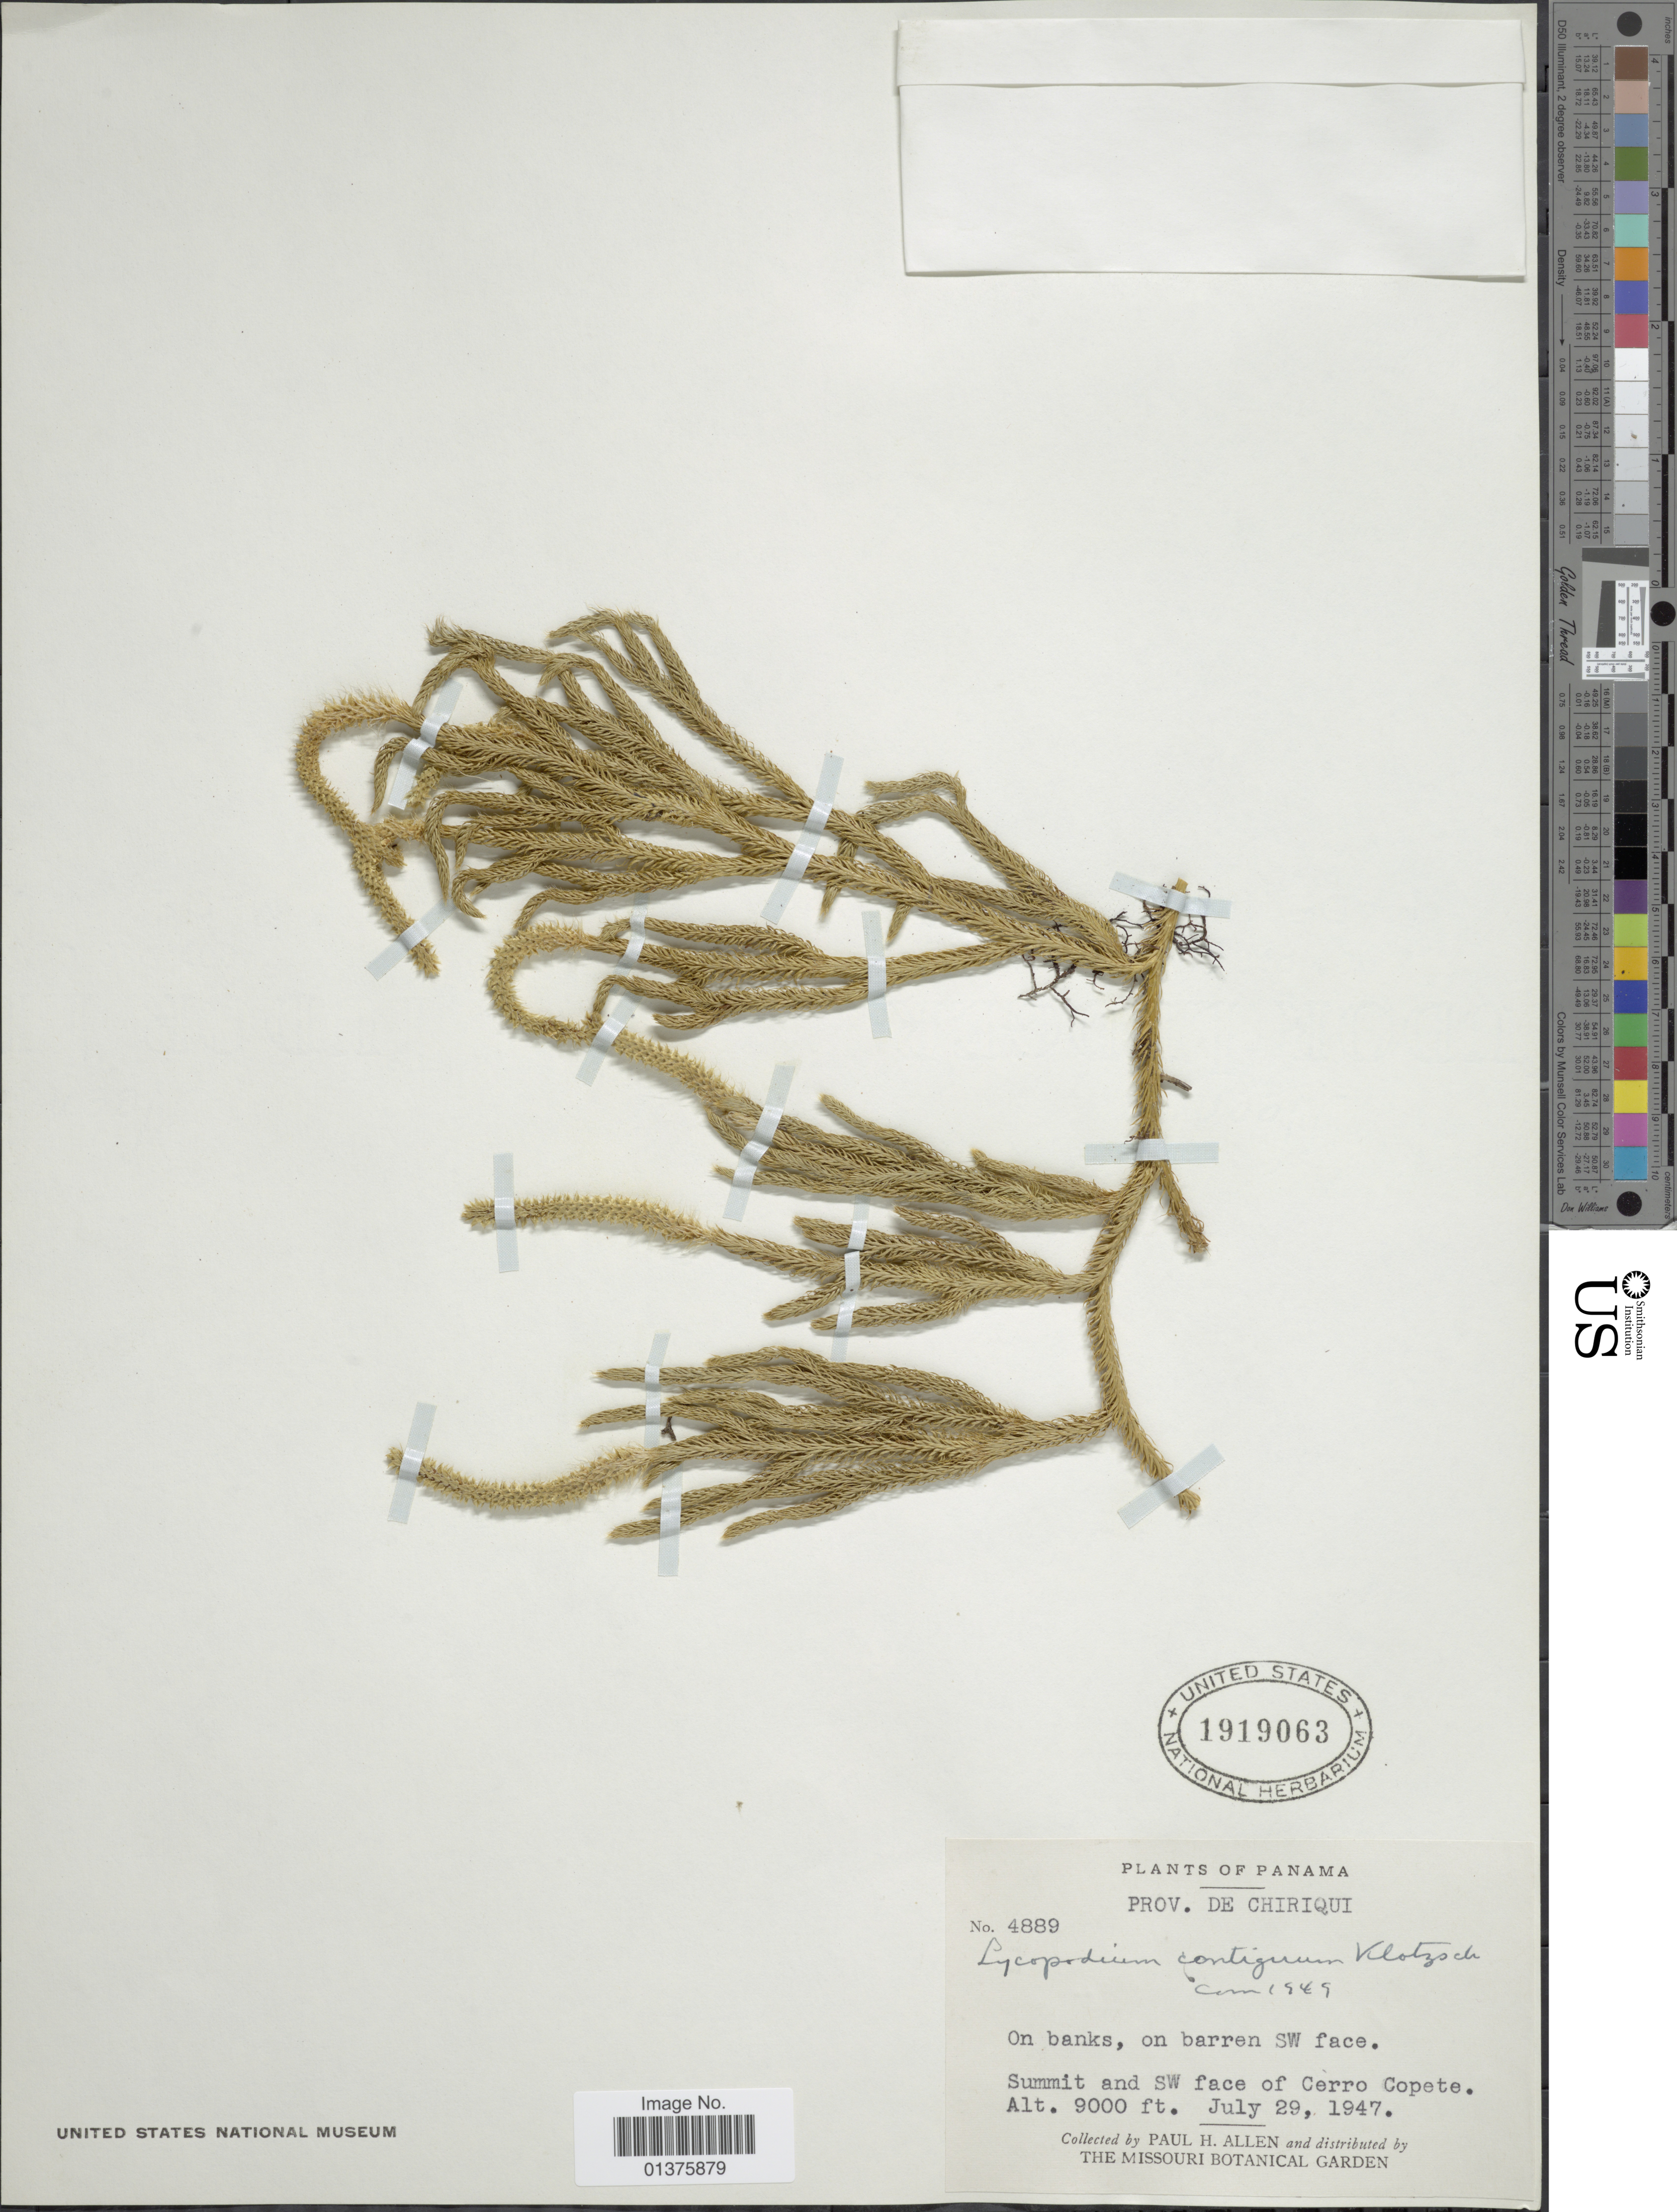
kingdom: Plantae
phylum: Tracheophyta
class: Lycopodiopsida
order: Lycopodiales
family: Lycopodiaceae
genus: Lycopodium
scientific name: Lycopodium clavatum subsp. contiguum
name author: (Klotzsch) B. Øllg.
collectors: P. H. Allen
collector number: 4889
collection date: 1947-07-29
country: Panama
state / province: Chiriqui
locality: Prov. de Chiriqui, on banks on barren SW face, Summit and SW face of Cerro Copete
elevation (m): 2743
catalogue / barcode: US 1919063